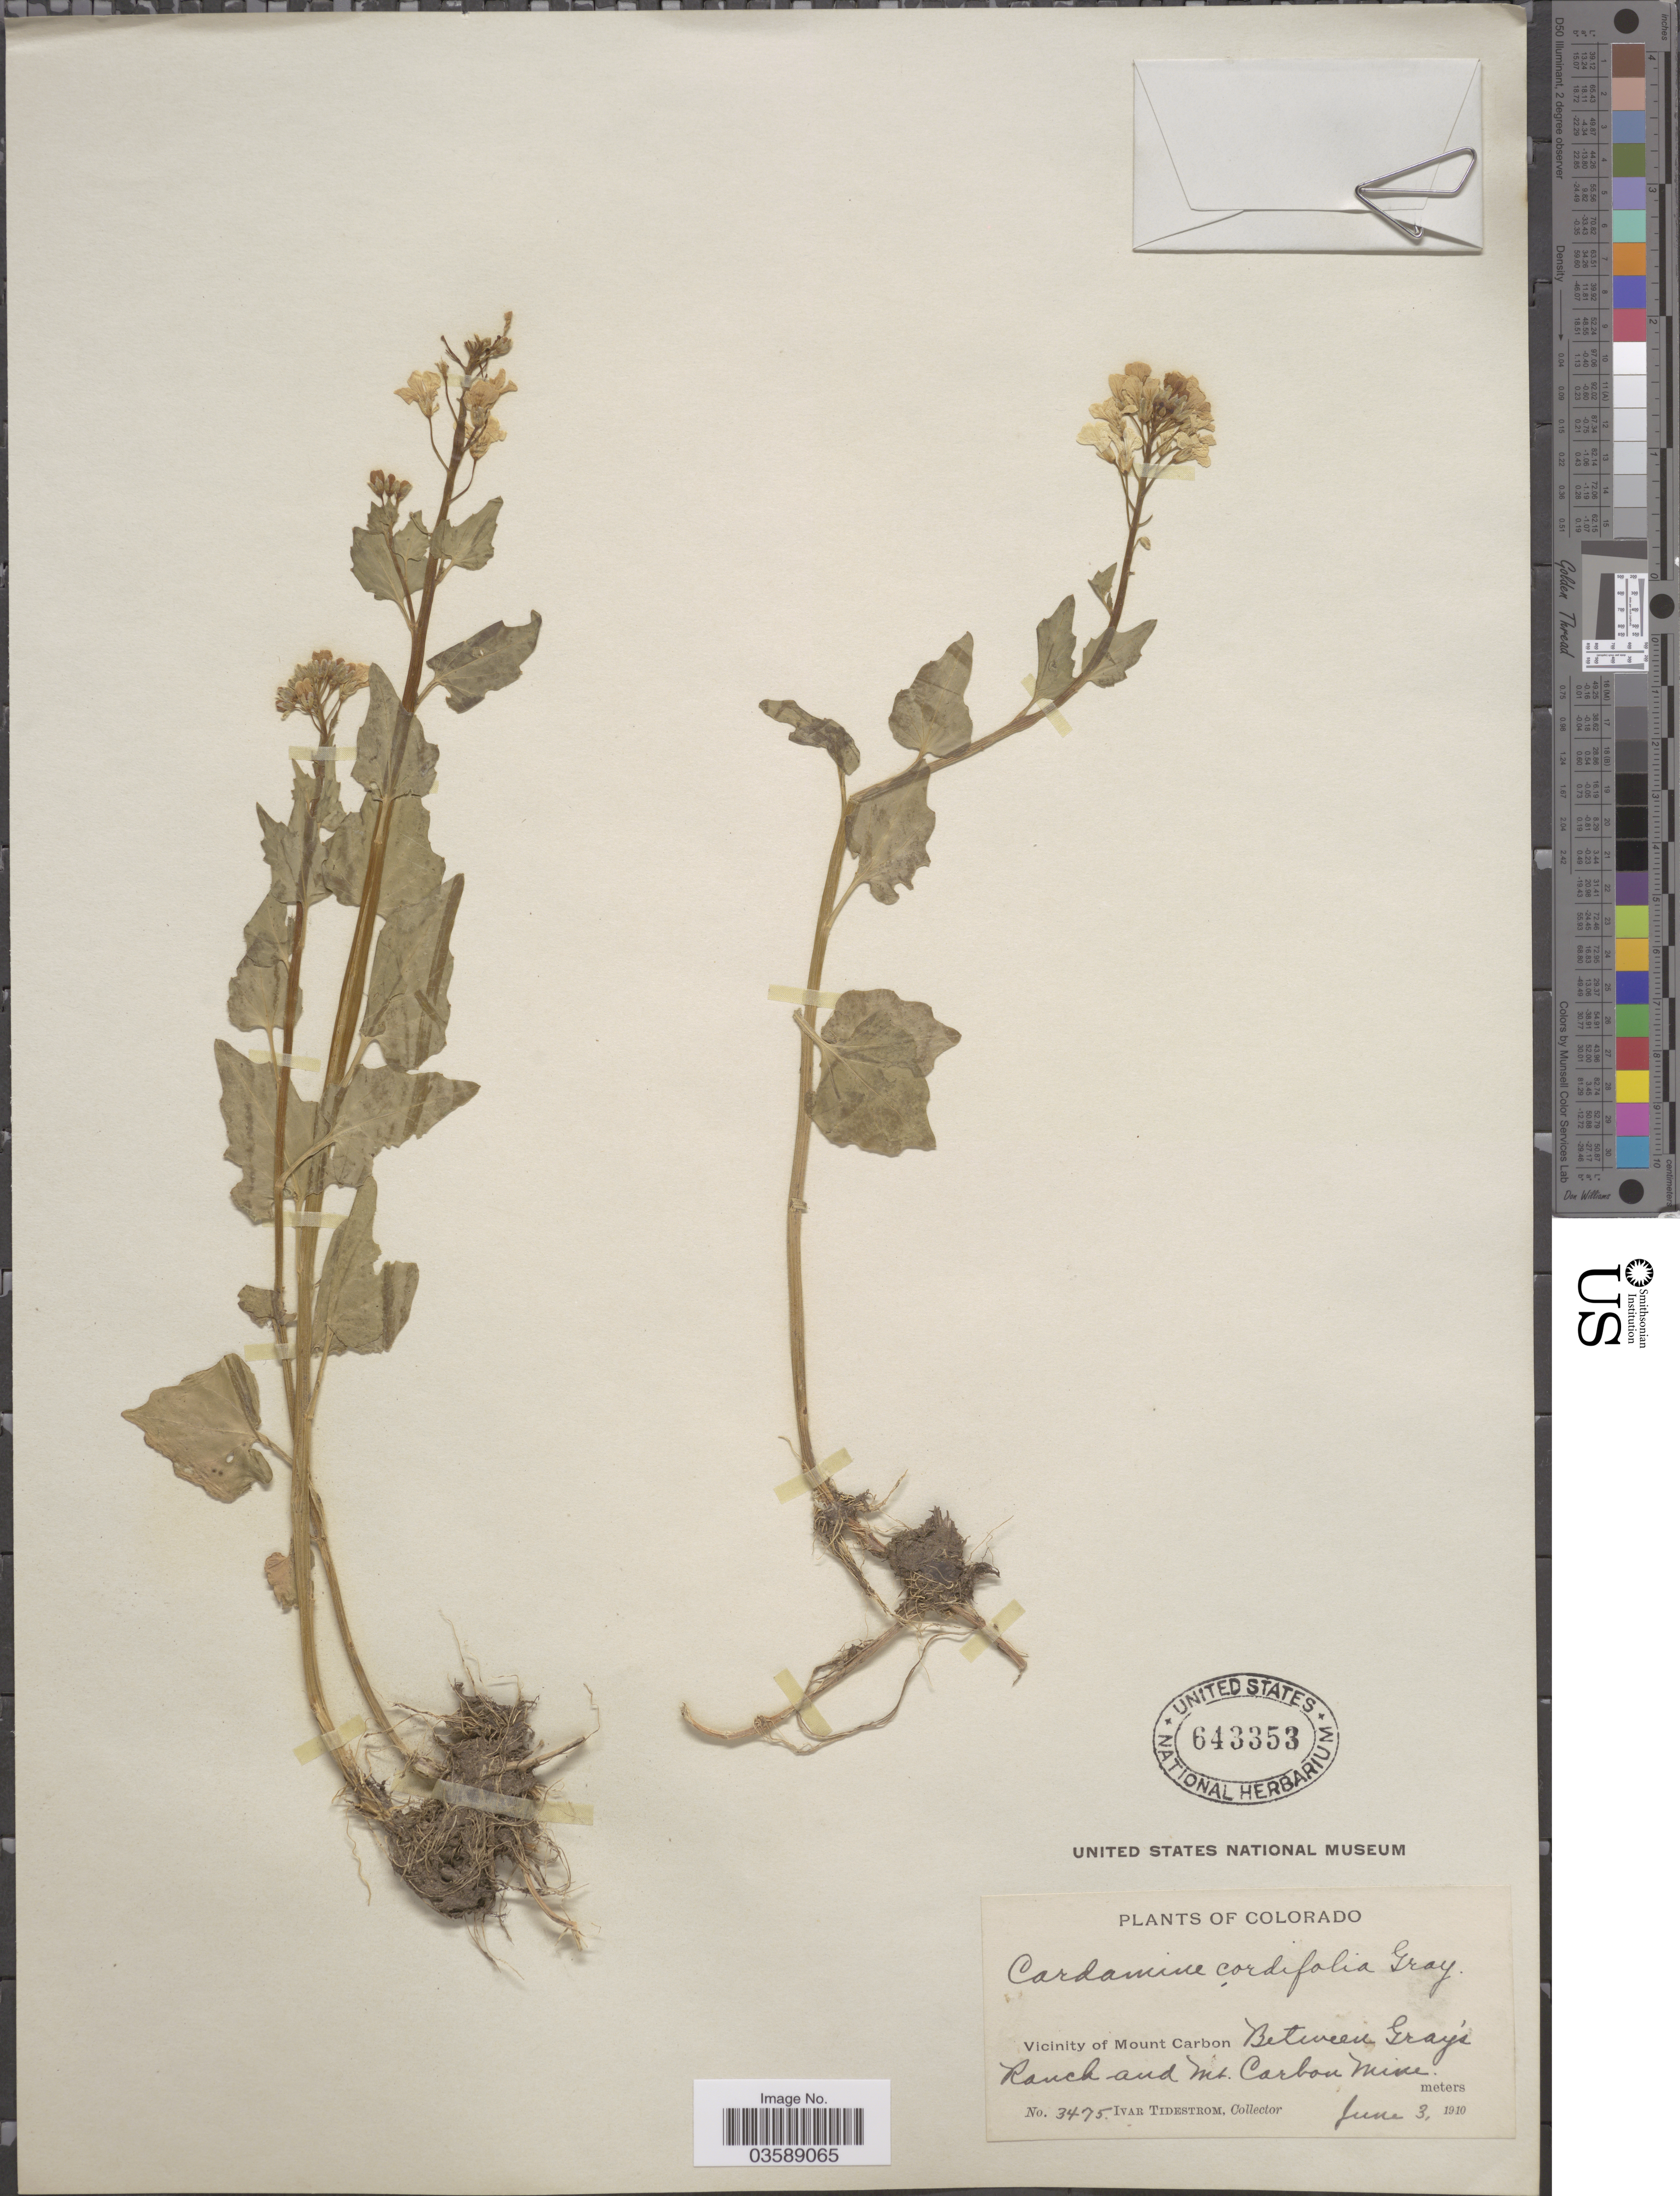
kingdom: Plantae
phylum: Tracheophyta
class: Magnoliopsida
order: Brassicales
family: Brassicaceae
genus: Cardamine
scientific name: Cardamine cordifolia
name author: A. Gray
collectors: I. F. Tidestrom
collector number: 3475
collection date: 1910-06-03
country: United States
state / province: Colorado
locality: Vicinity of Mount Carbon. Between Gray's Ranch and Mt. Carbon Mine.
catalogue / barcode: US 643353